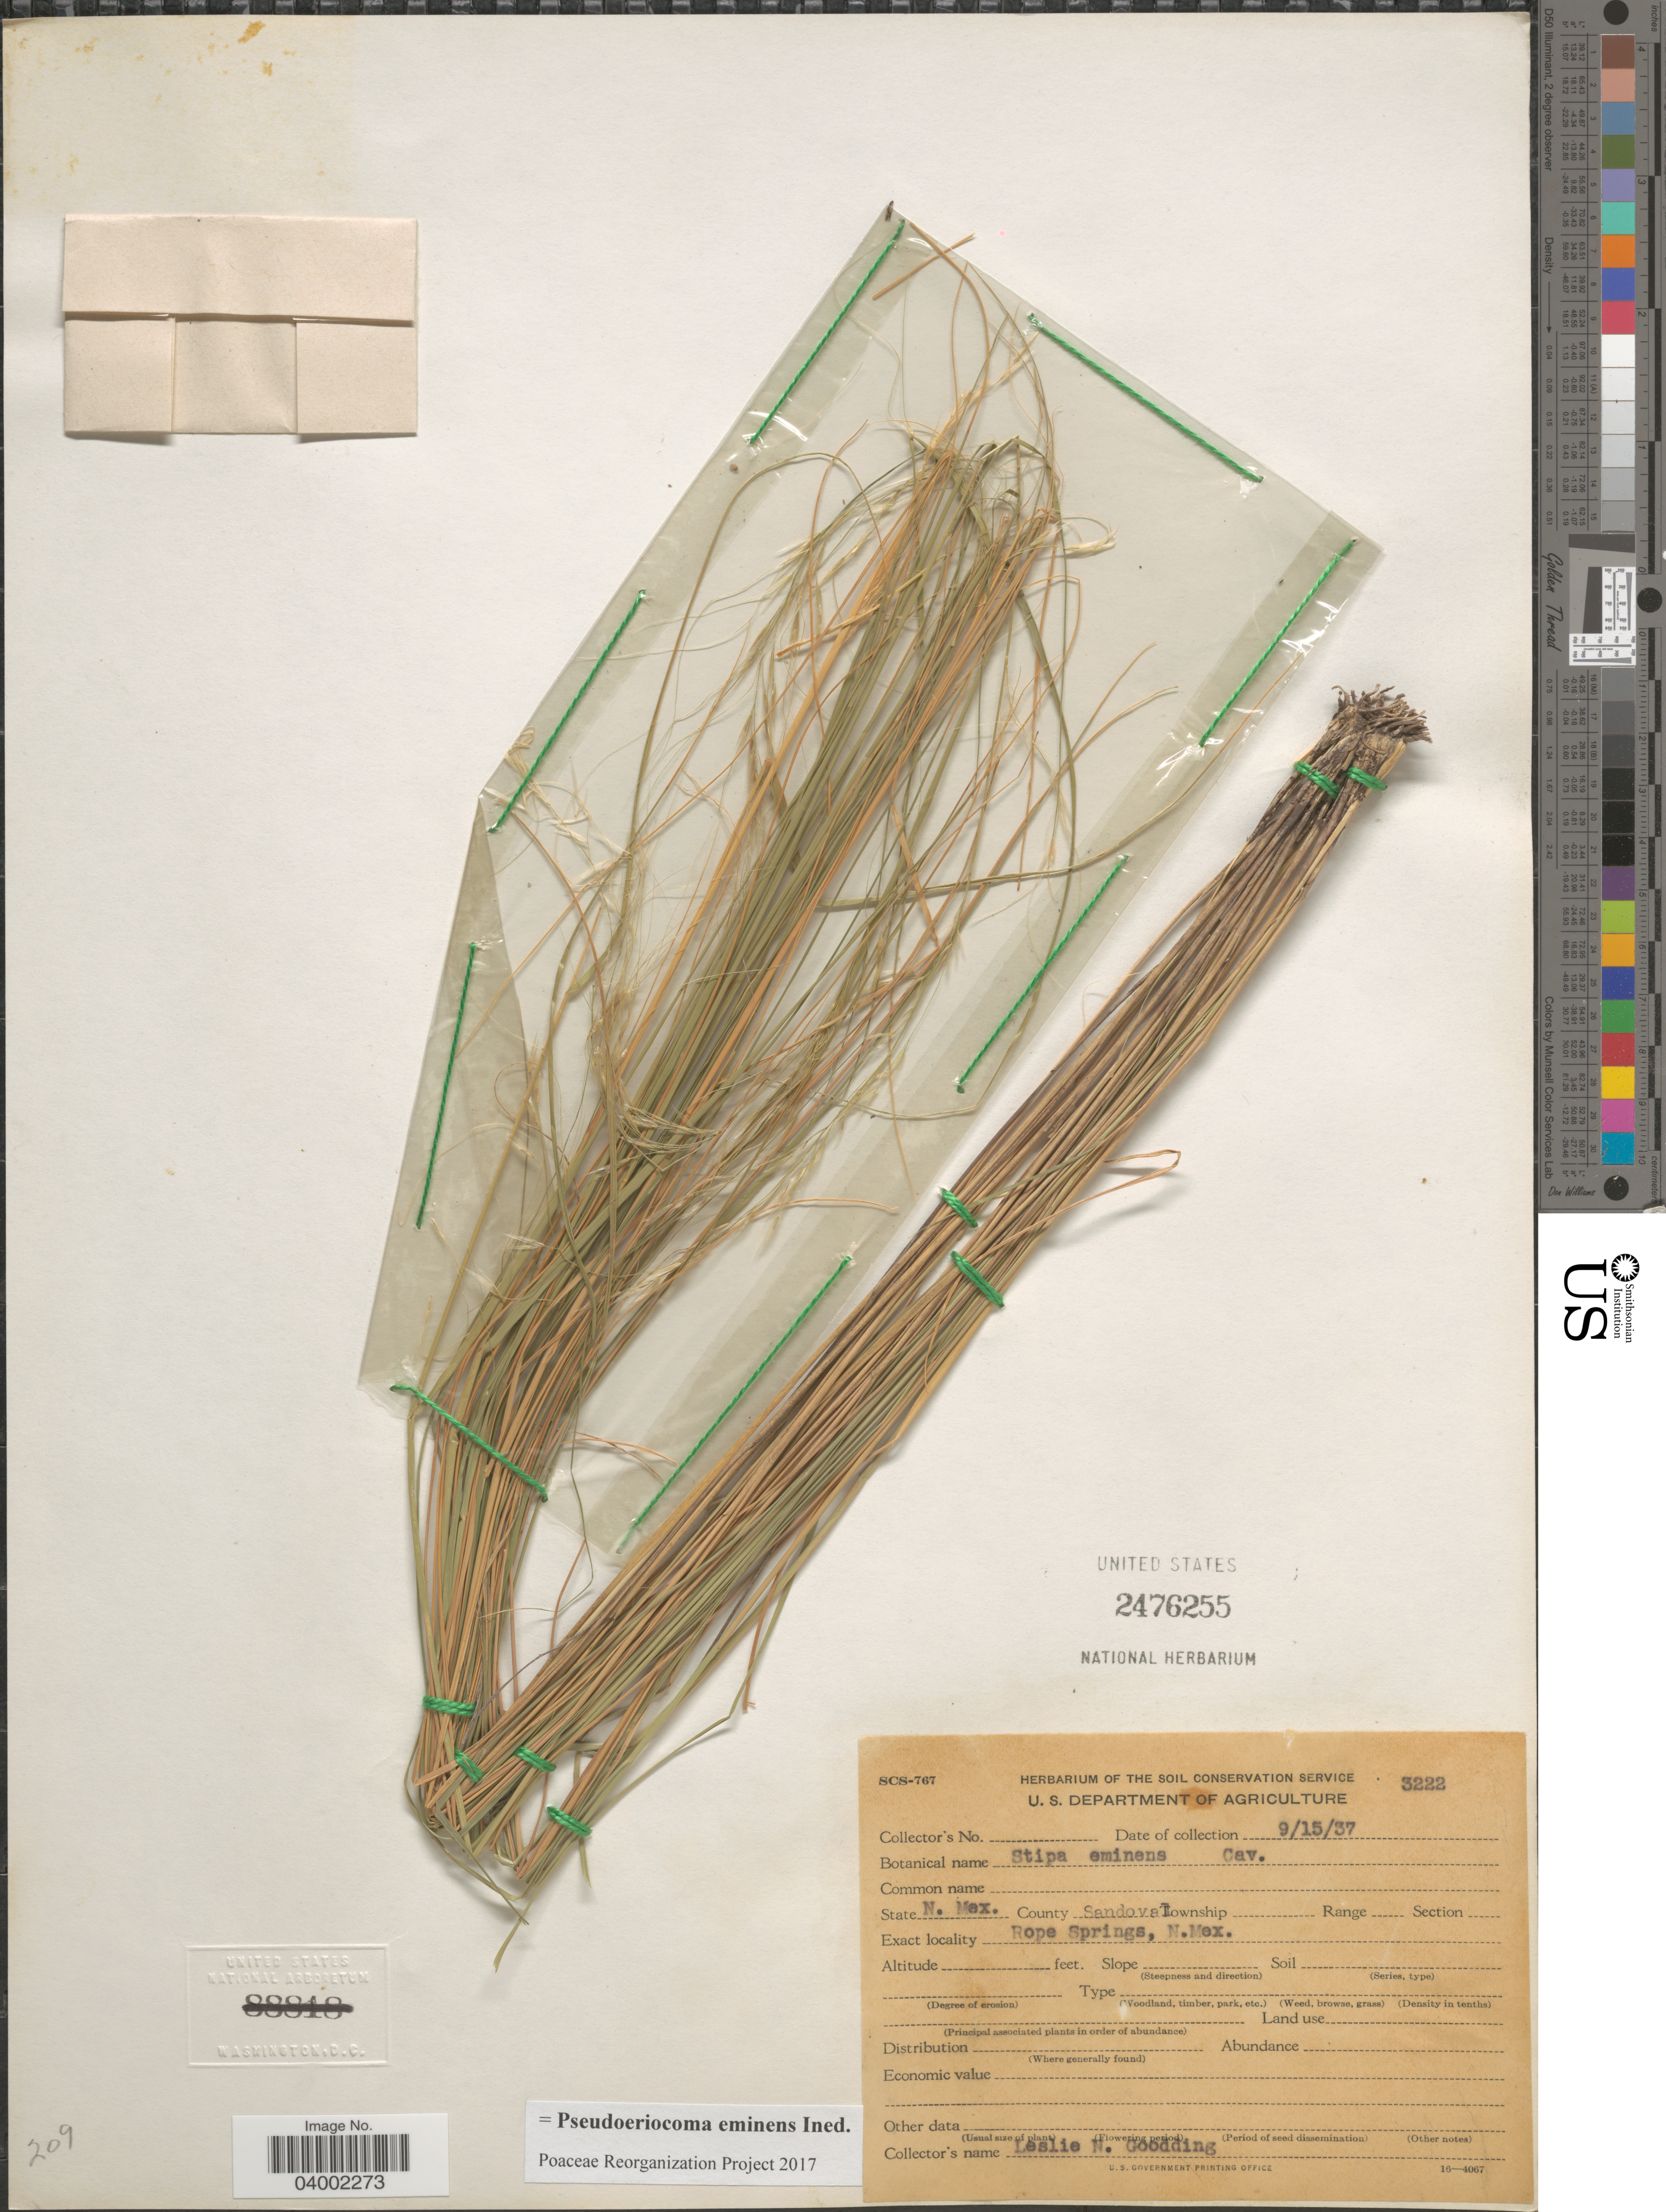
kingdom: Plantae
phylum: Tracheophyta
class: Liliopsida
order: Poales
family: Poaceae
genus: Pseudoeriocoma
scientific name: Pseudoeriocoma eminens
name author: (Cav.) Romasch.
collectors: L. N. Goodding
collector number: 3222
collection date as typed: Transcribed d/m/y: 15/9/37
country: United States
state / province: New Mexico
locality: County Sandoval. Rope Springs, N.Mex.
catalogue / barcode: US 2476255